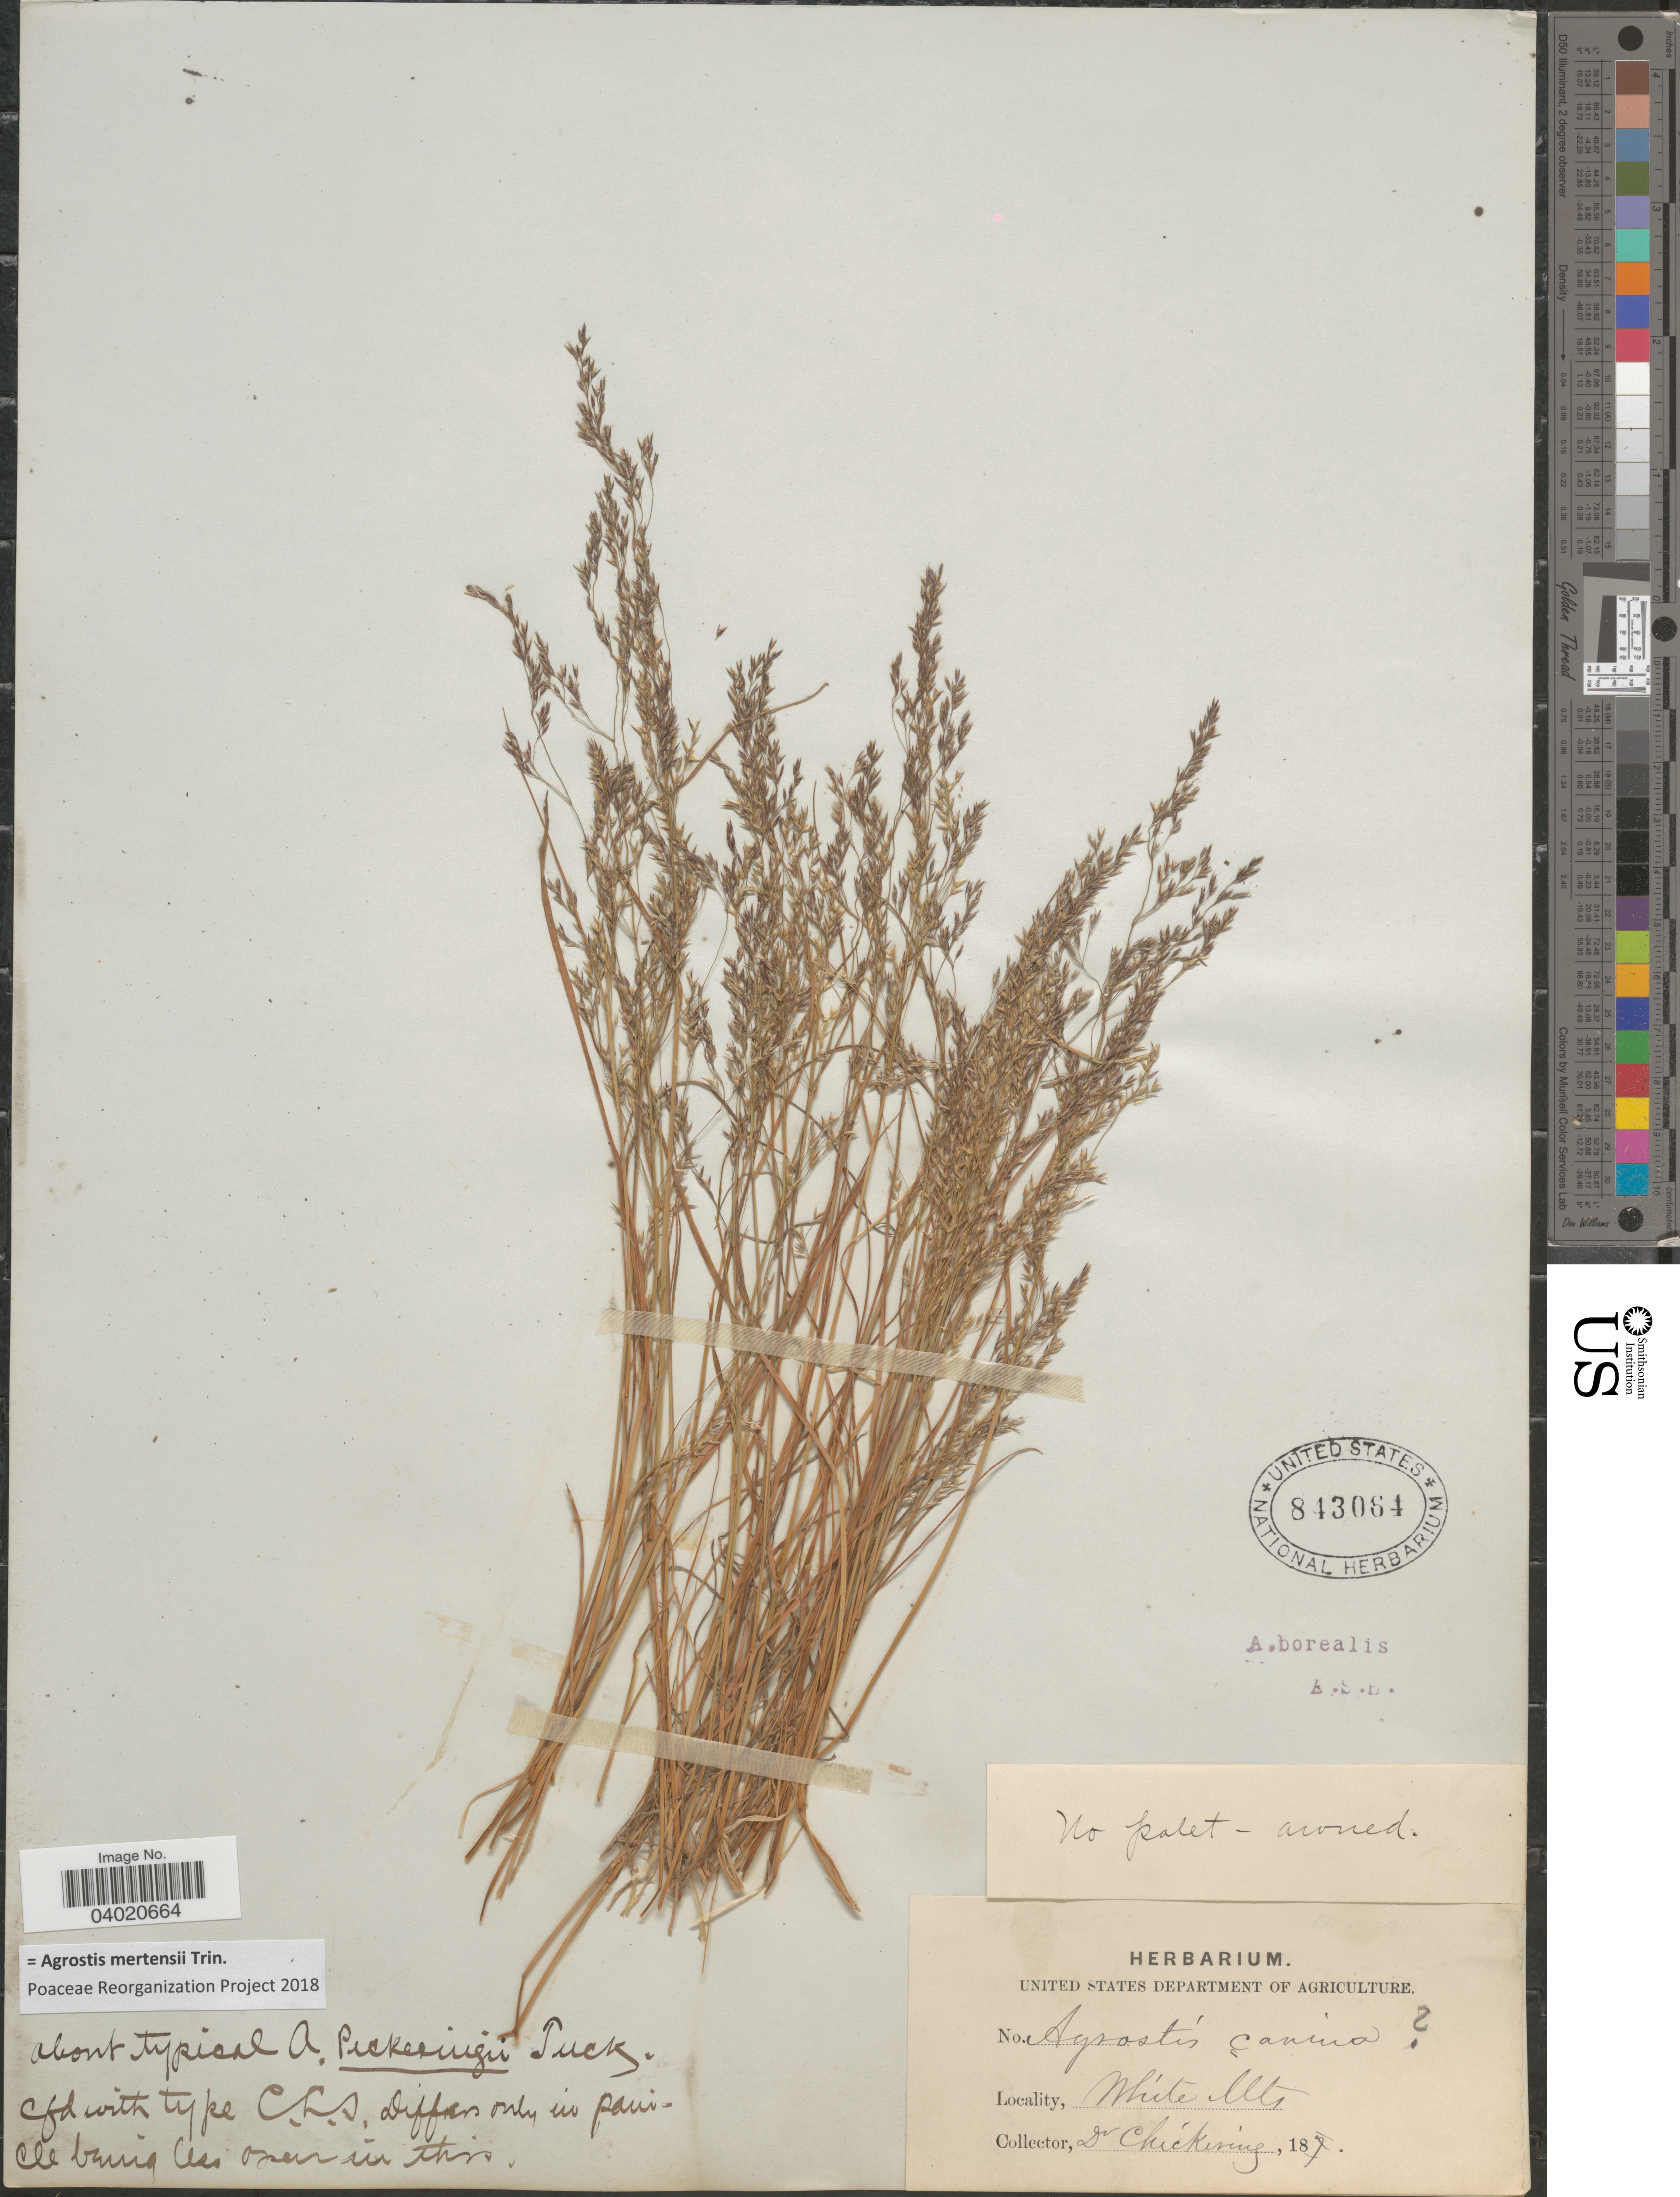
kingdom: Plantae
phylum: Tracheophyta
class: Liliopsida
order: Poales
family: Poaceae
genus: Agrostis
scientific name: Agrostis mertensii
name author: Trin.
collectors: Chickering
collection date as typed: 187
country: United States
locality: White Mts.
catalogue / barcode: US 843064